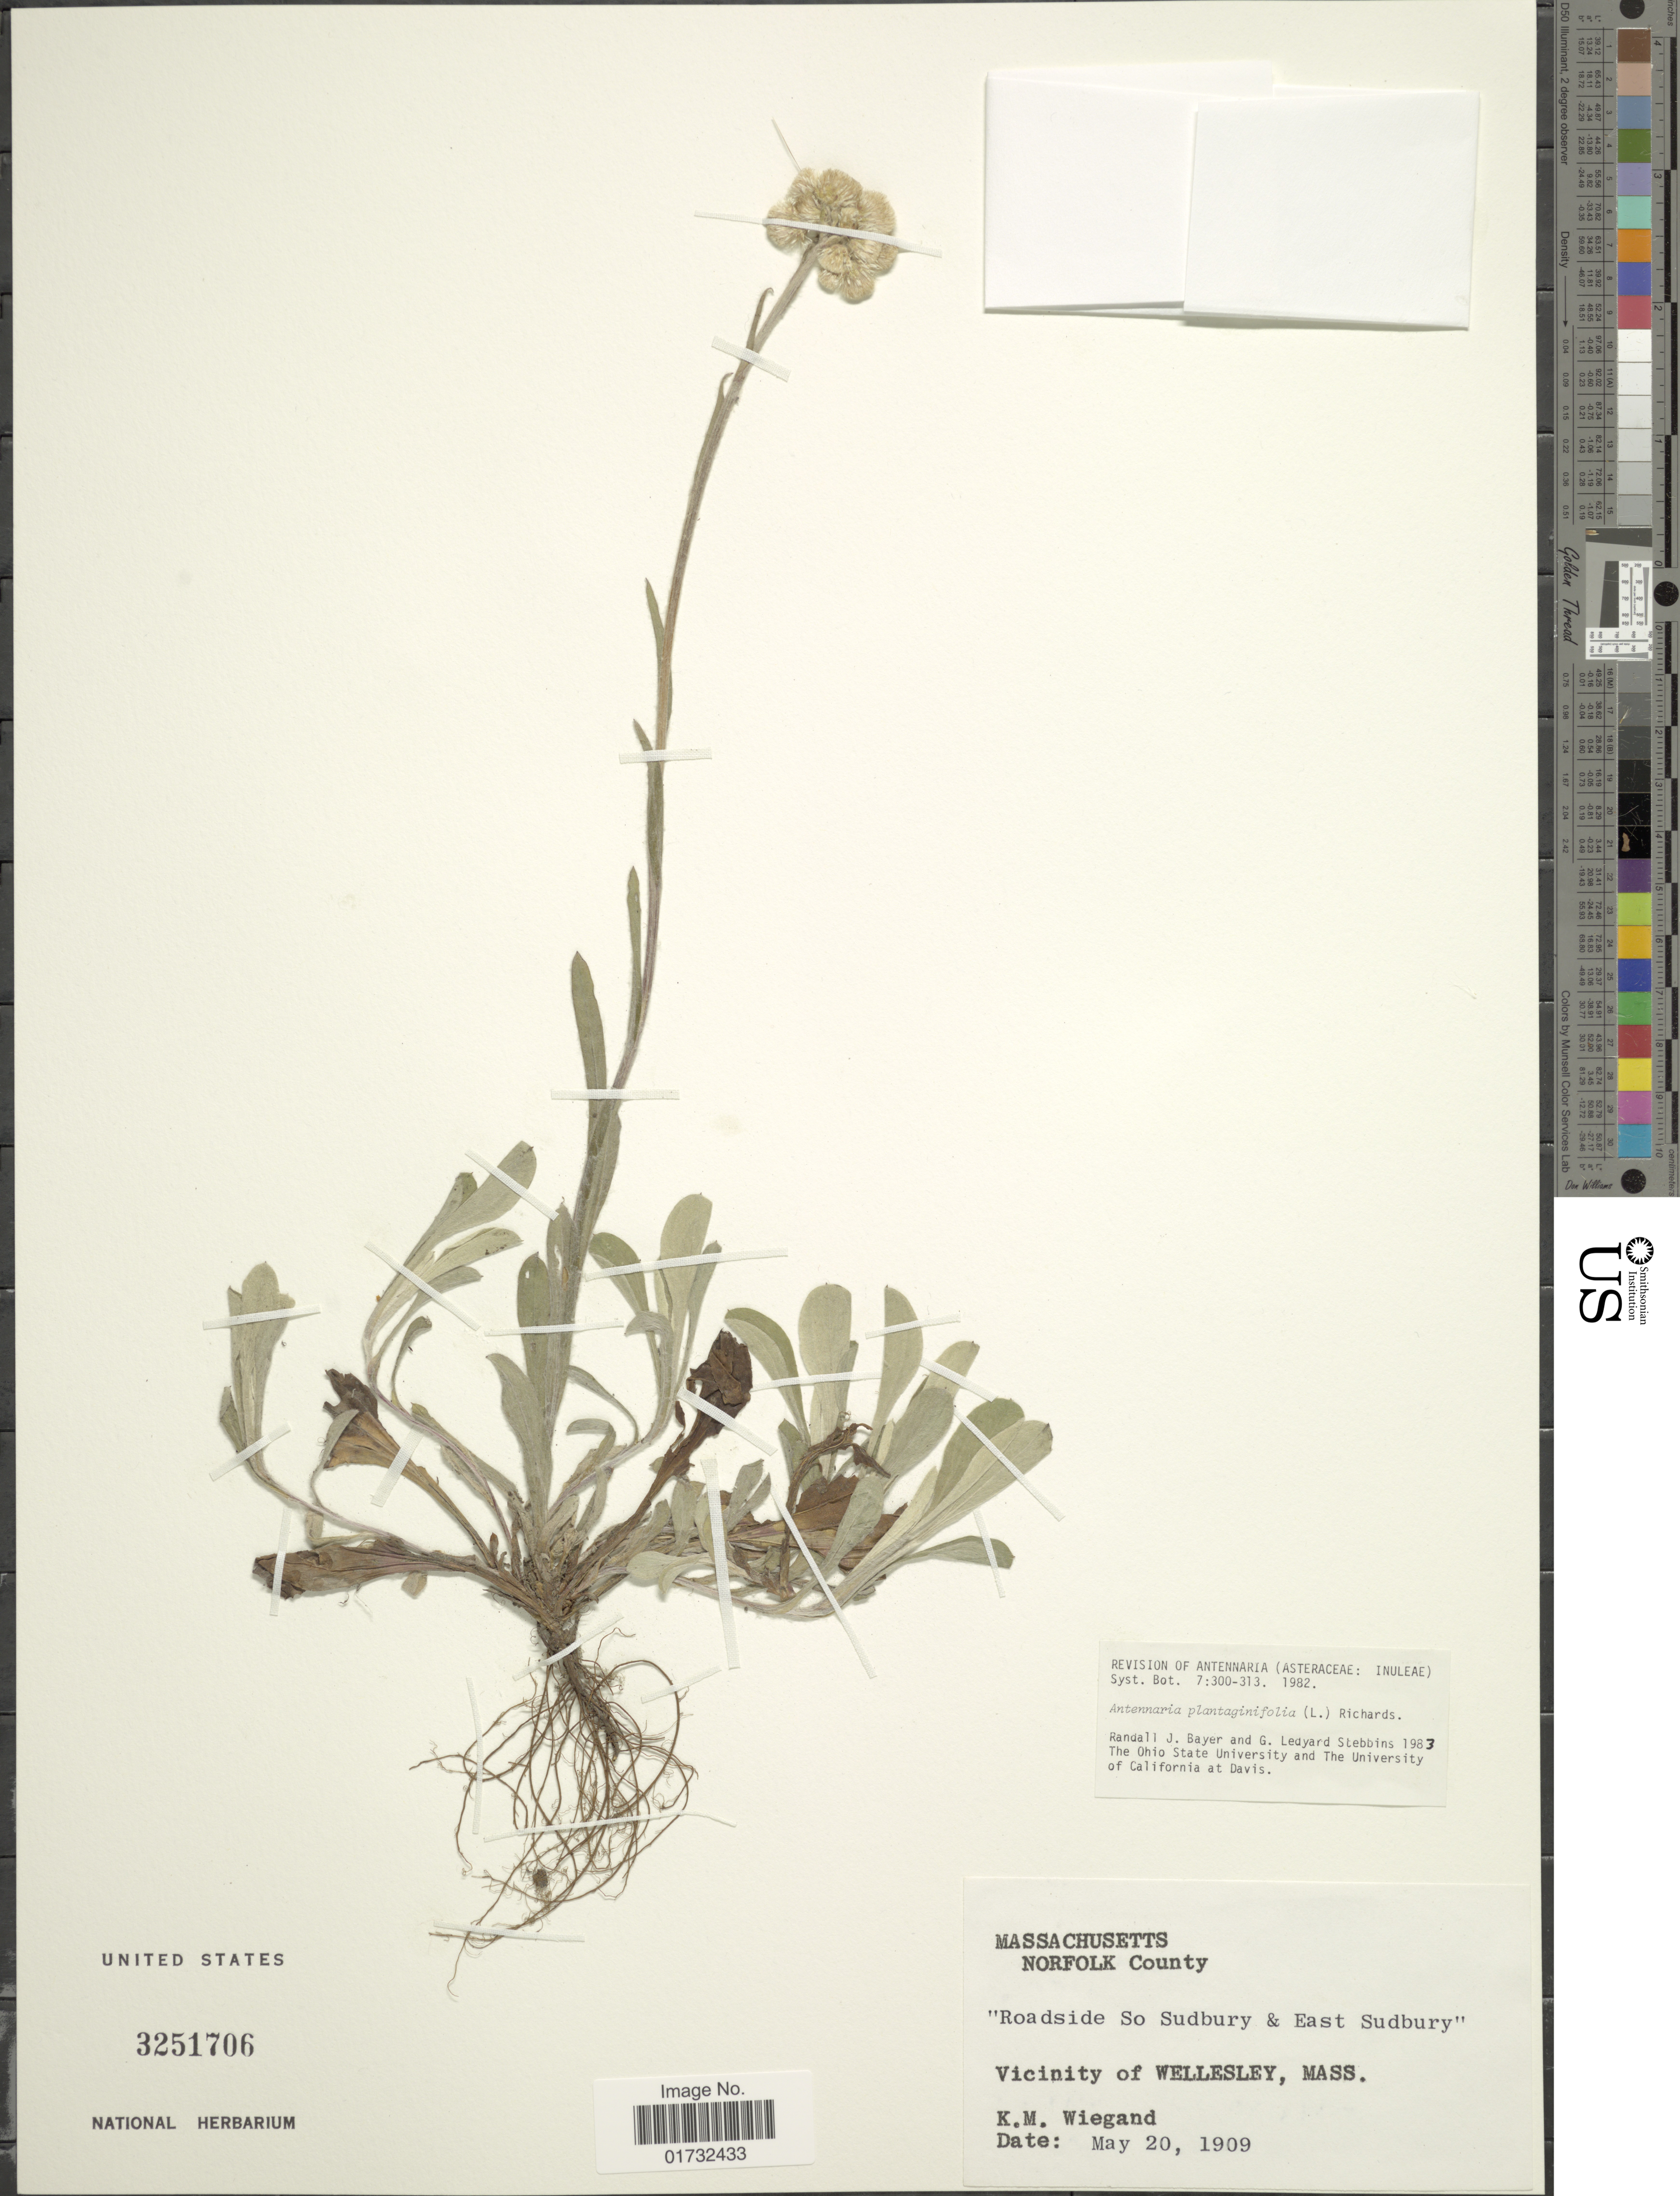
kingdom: Plantae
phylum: Tracheophyta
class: Magnoliopsida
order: Asterales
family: Asteraceae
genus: Antennaria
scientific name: Antennaria plantaginifolia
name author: (L.) Richardson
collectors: K. M. Wiegand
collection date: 1909-05-20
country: United States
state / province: Massachusetts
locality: Norfolk County. "Roadside So Sudbury & East Sudbury" Vicinity of Wellesley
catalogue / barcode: US 3251706